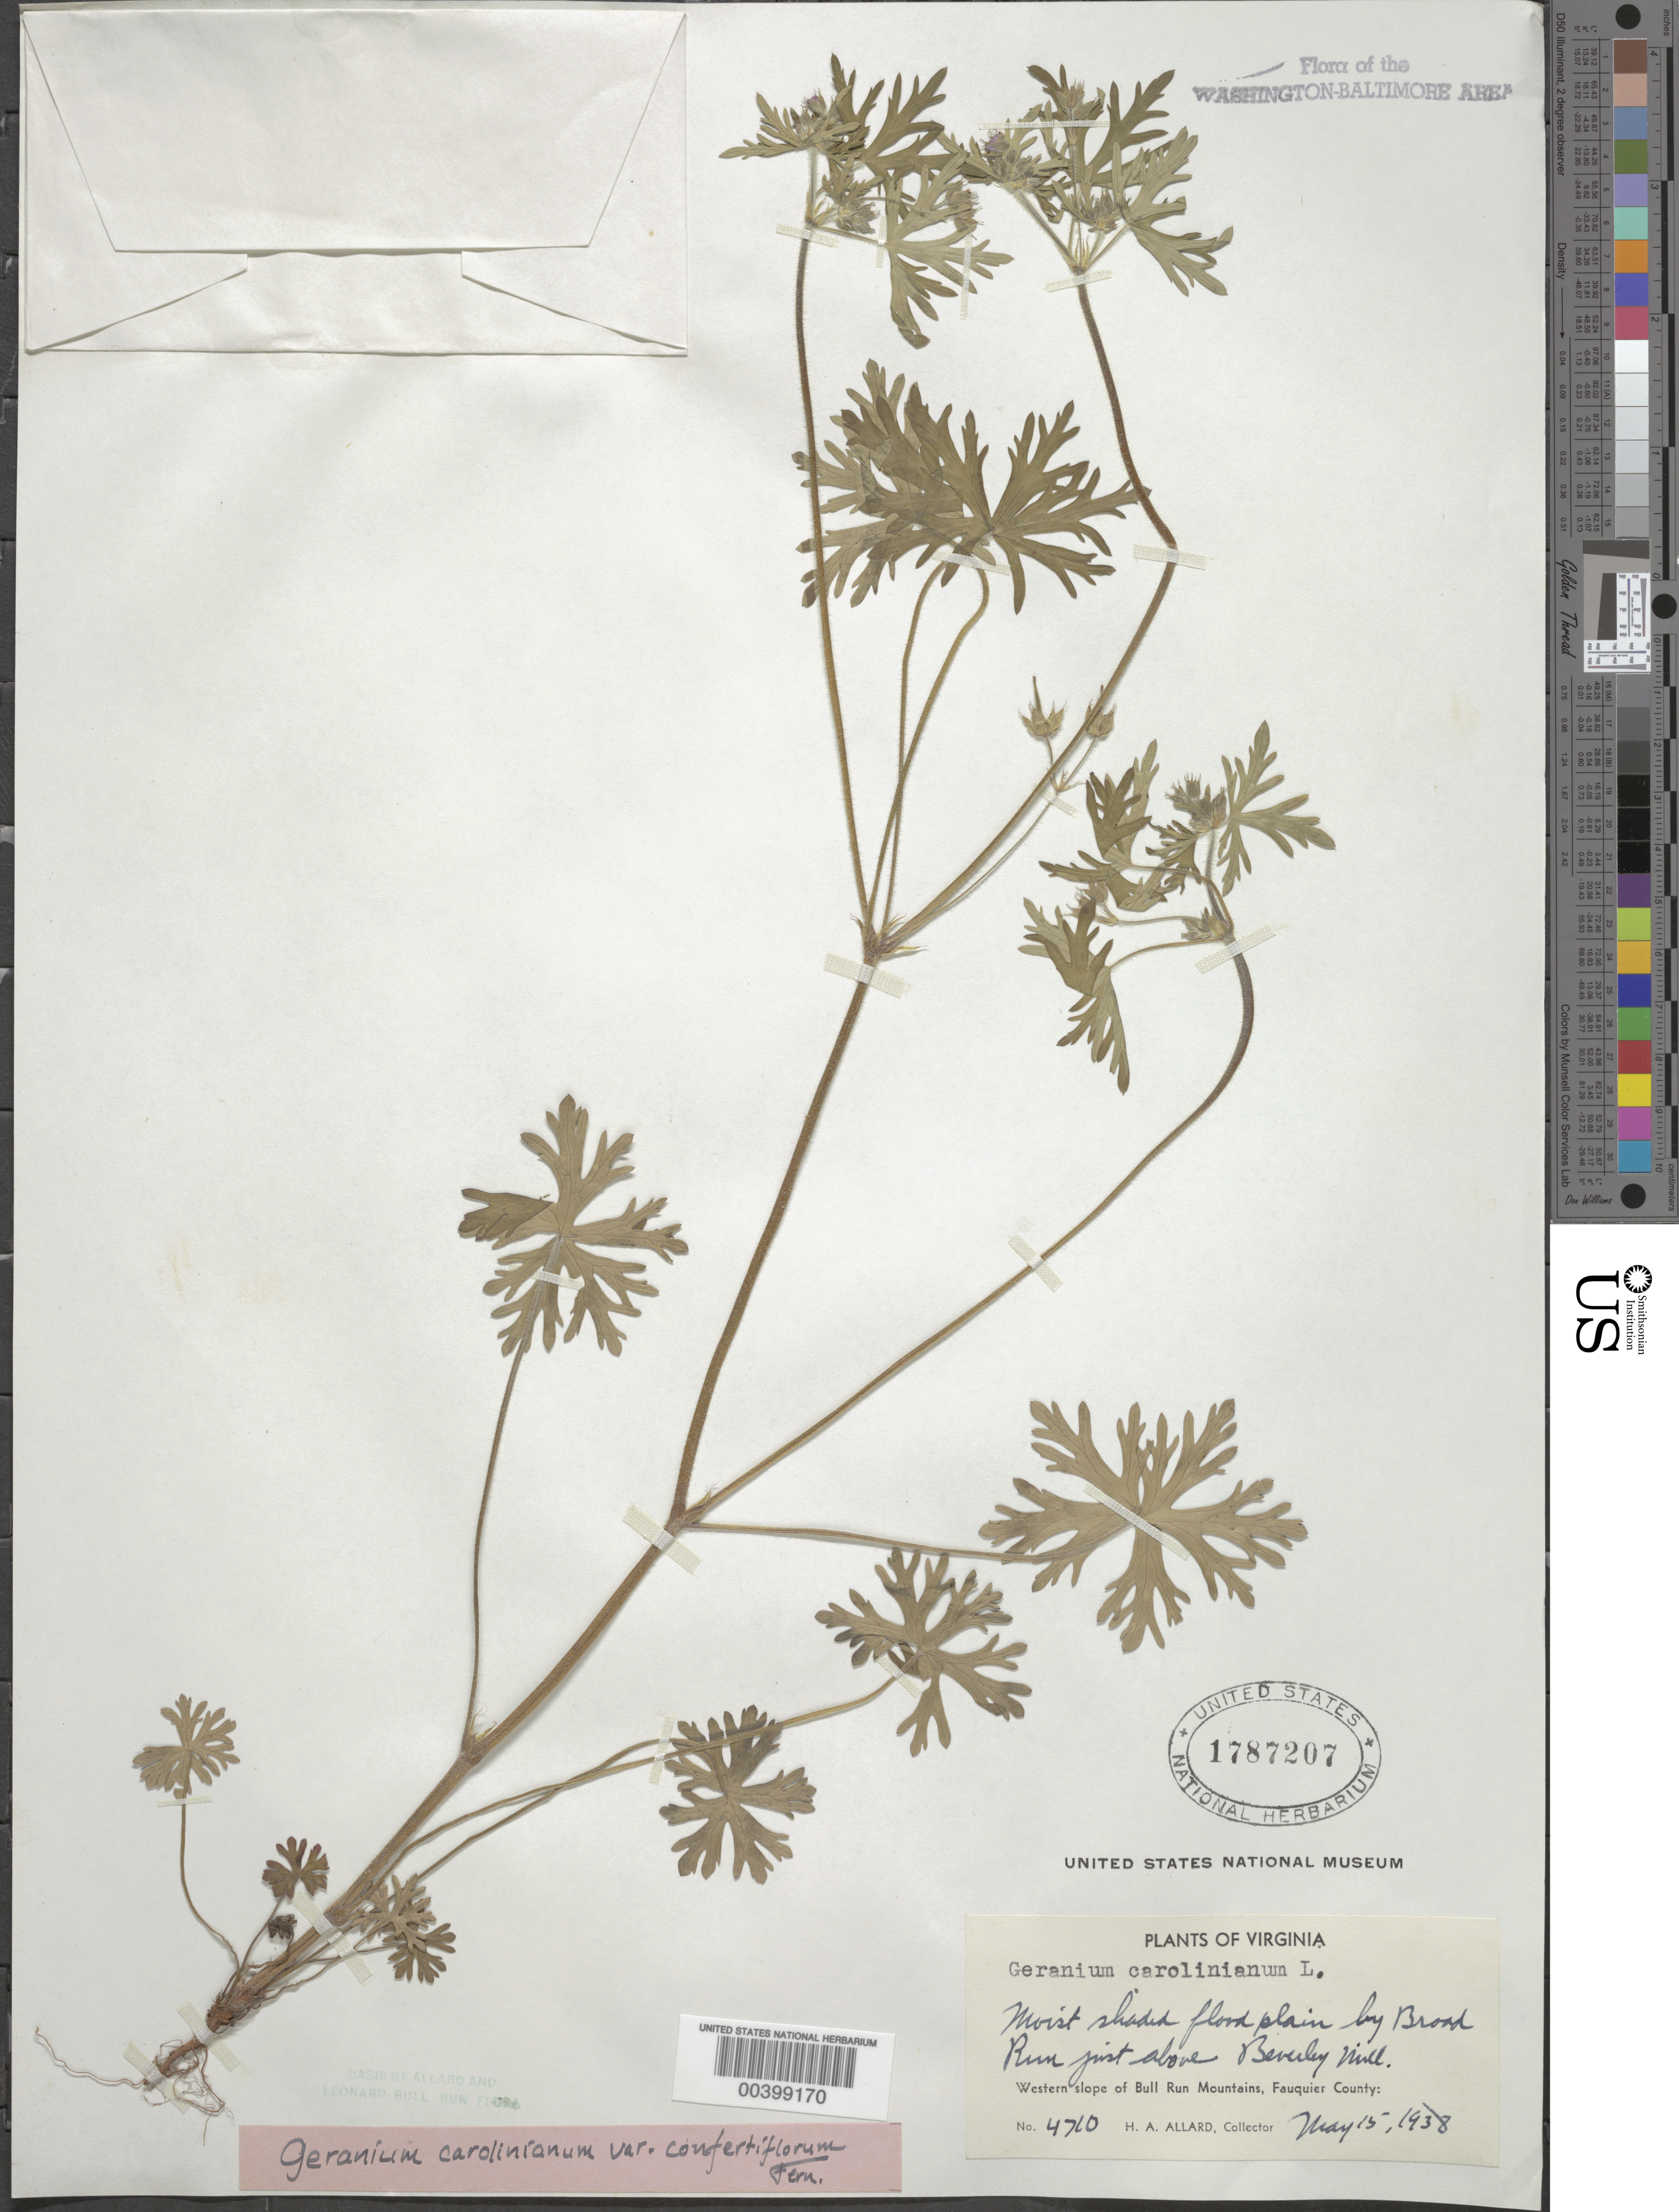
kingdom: Plantae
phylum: Tracheophyta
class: Magnoliopsida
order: Geraniales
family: Geraniaceae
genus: Geranium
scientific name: Geranium carolinianum var. confertiflorum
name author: Fernald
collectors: H. A. Allard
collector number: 4710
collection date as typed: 15 May 1938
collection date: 1938-05-15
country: United States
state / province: Virginia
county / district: Fauquier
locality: Broad Run, above Beverley Mill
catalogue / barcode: US 1787207